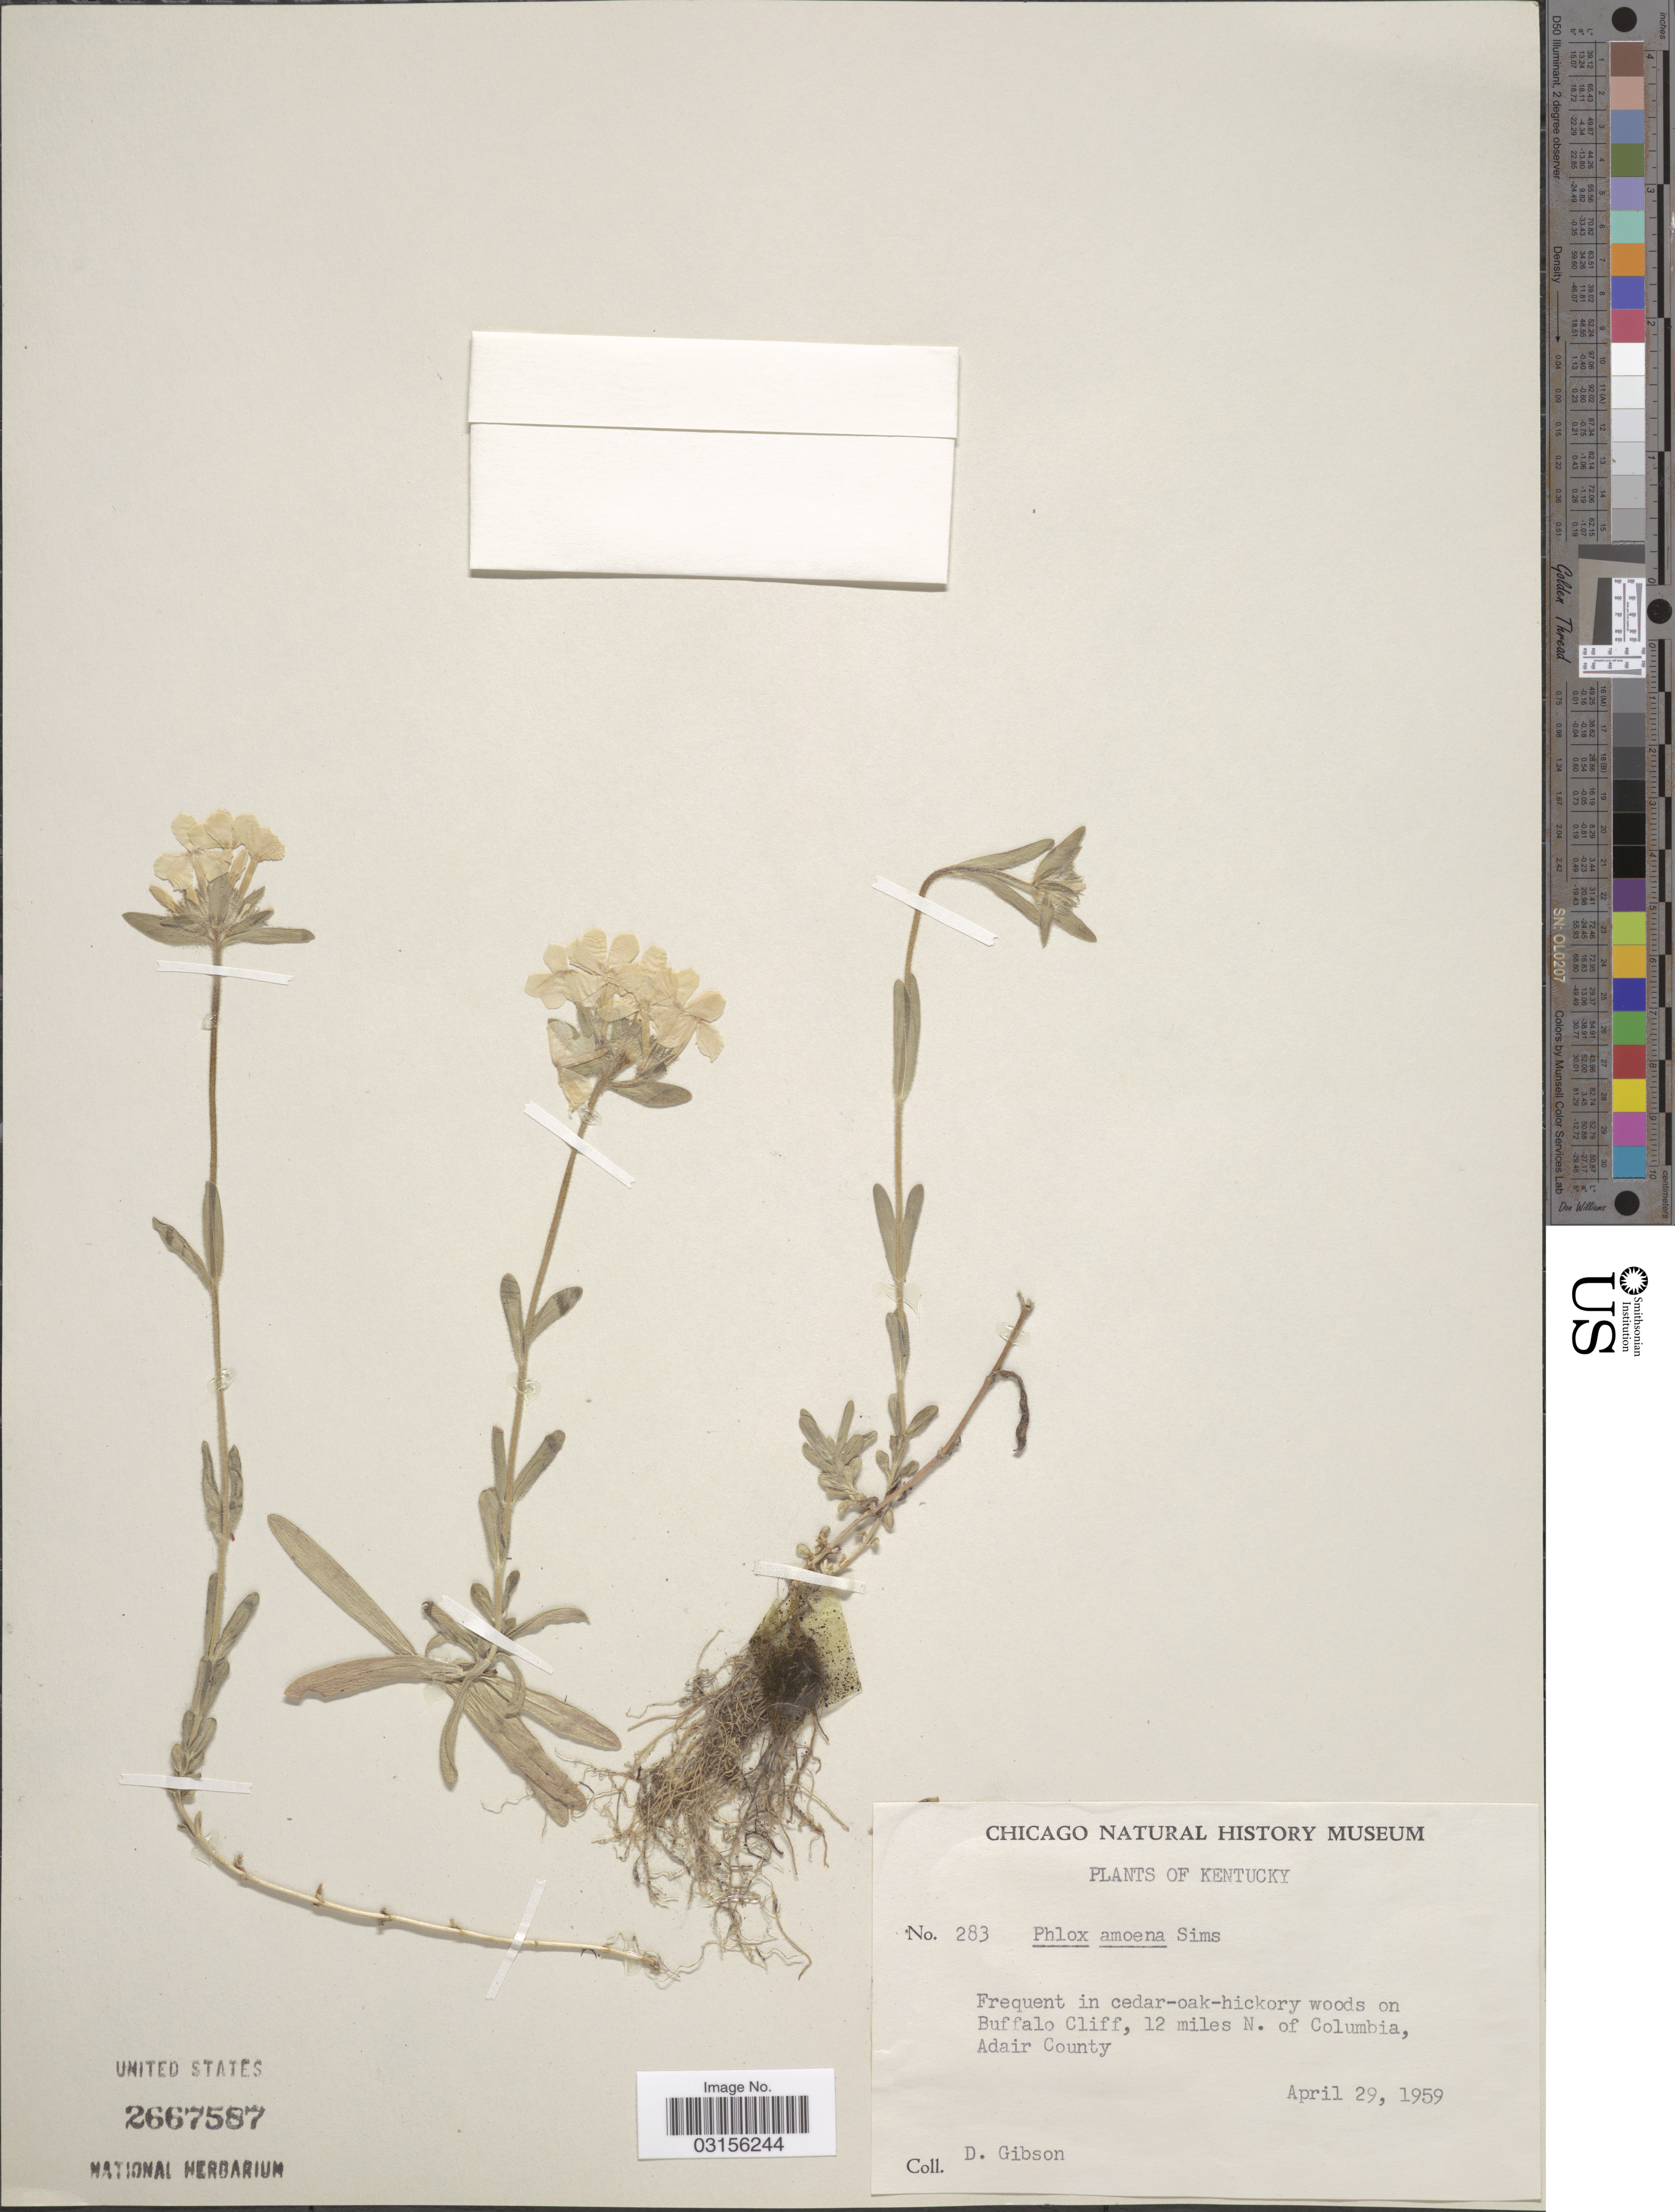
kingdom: Plantae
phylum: Tracheophyta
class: Magnoliopsida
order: Ericales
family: Polemoniaceae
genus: Phlox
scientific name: Phlox amoena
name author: Sims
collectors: D. Gibson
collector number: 283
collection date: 1959-04-29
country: United States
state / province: Kentucky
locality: On Buffalo Cliff, 12 miles N. of Columbia, Adair County.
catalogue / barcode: US 2667587